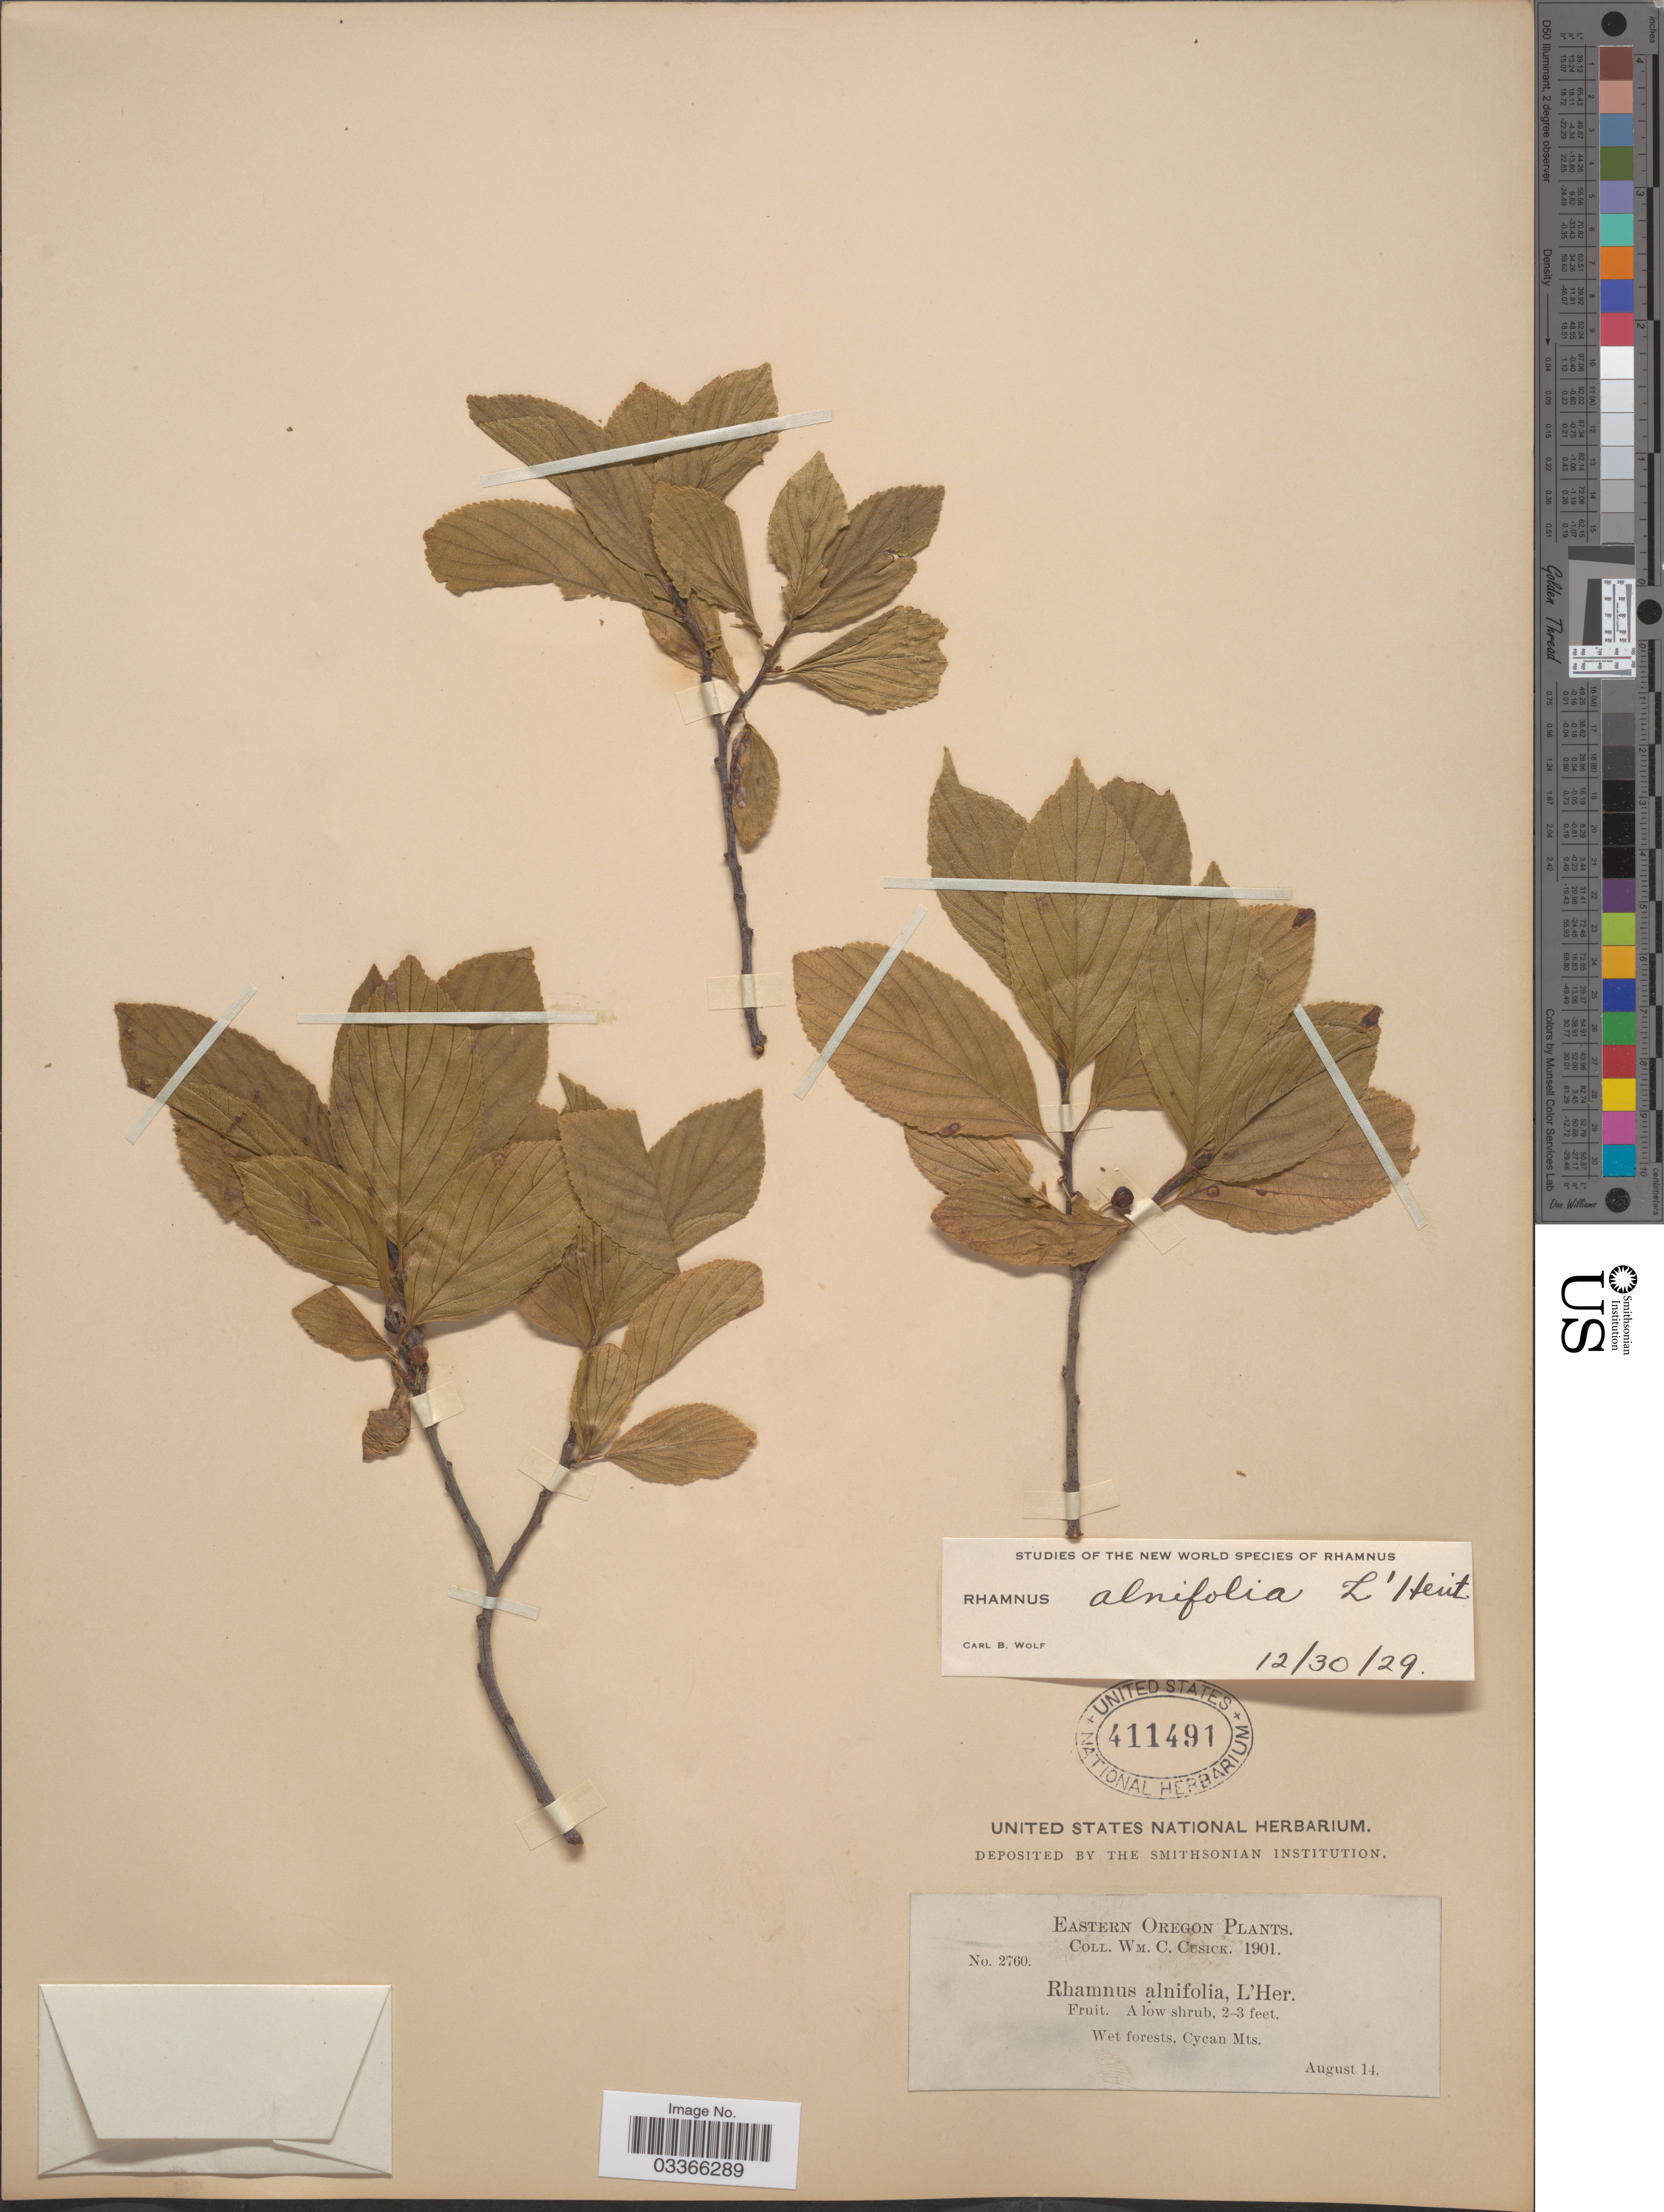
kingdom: Plantae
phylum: Tracheophyta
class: Magnoliopsida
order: Rosales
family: Rhamnaceae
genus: Rhamnus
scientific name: Rhamnus alnifolia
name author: L'Hér.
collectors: W. C. Cusick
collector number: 2760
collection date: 1901-08-14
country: United States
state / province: Oregon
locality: Eastern Oregon, Cycan Mts.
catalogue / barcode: US 411491